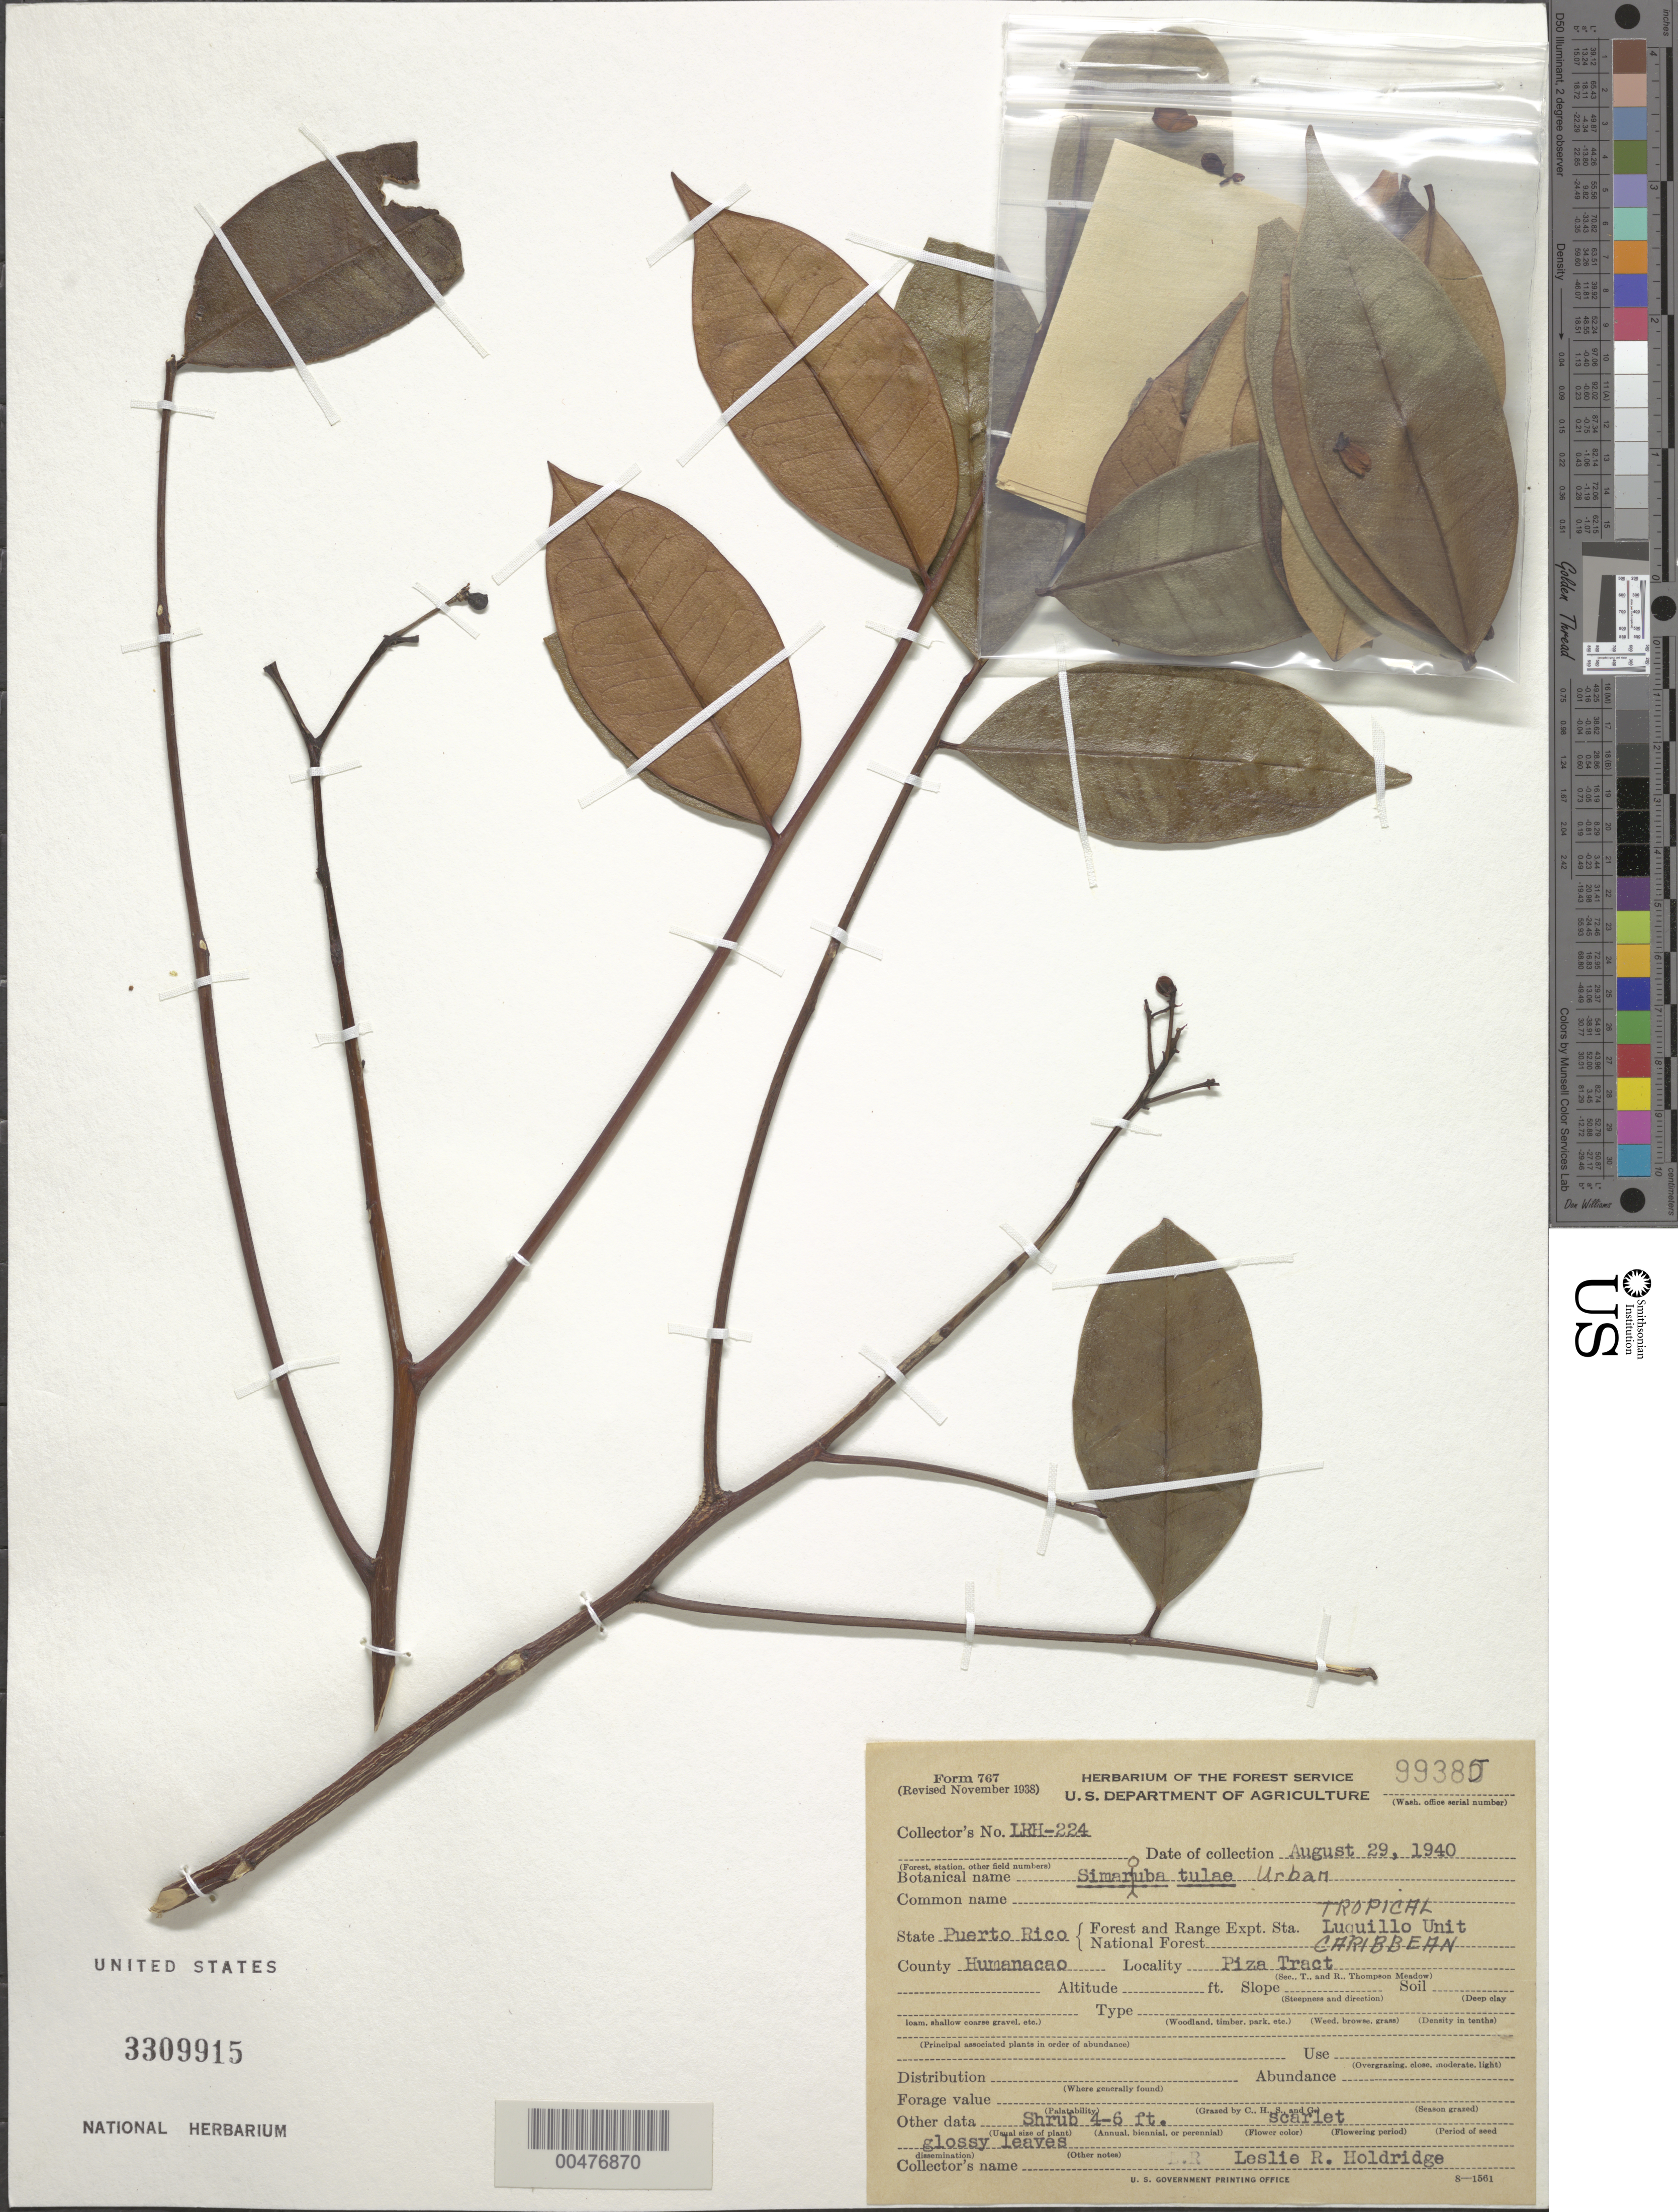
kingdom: Plantae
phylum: Tracheophyta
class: Magnoliopsida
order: Sapindales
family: Simaroubaceae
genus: Simarouba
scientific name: Simarouba tulae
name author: Urb.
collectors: L. Holdridge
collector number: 224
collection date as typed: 29 Aug 1940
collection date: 1940-08-29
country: Puerto Rico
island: Greater Antilles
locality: Caribbean National Forest: Piza Tract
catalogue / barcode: US 3309915